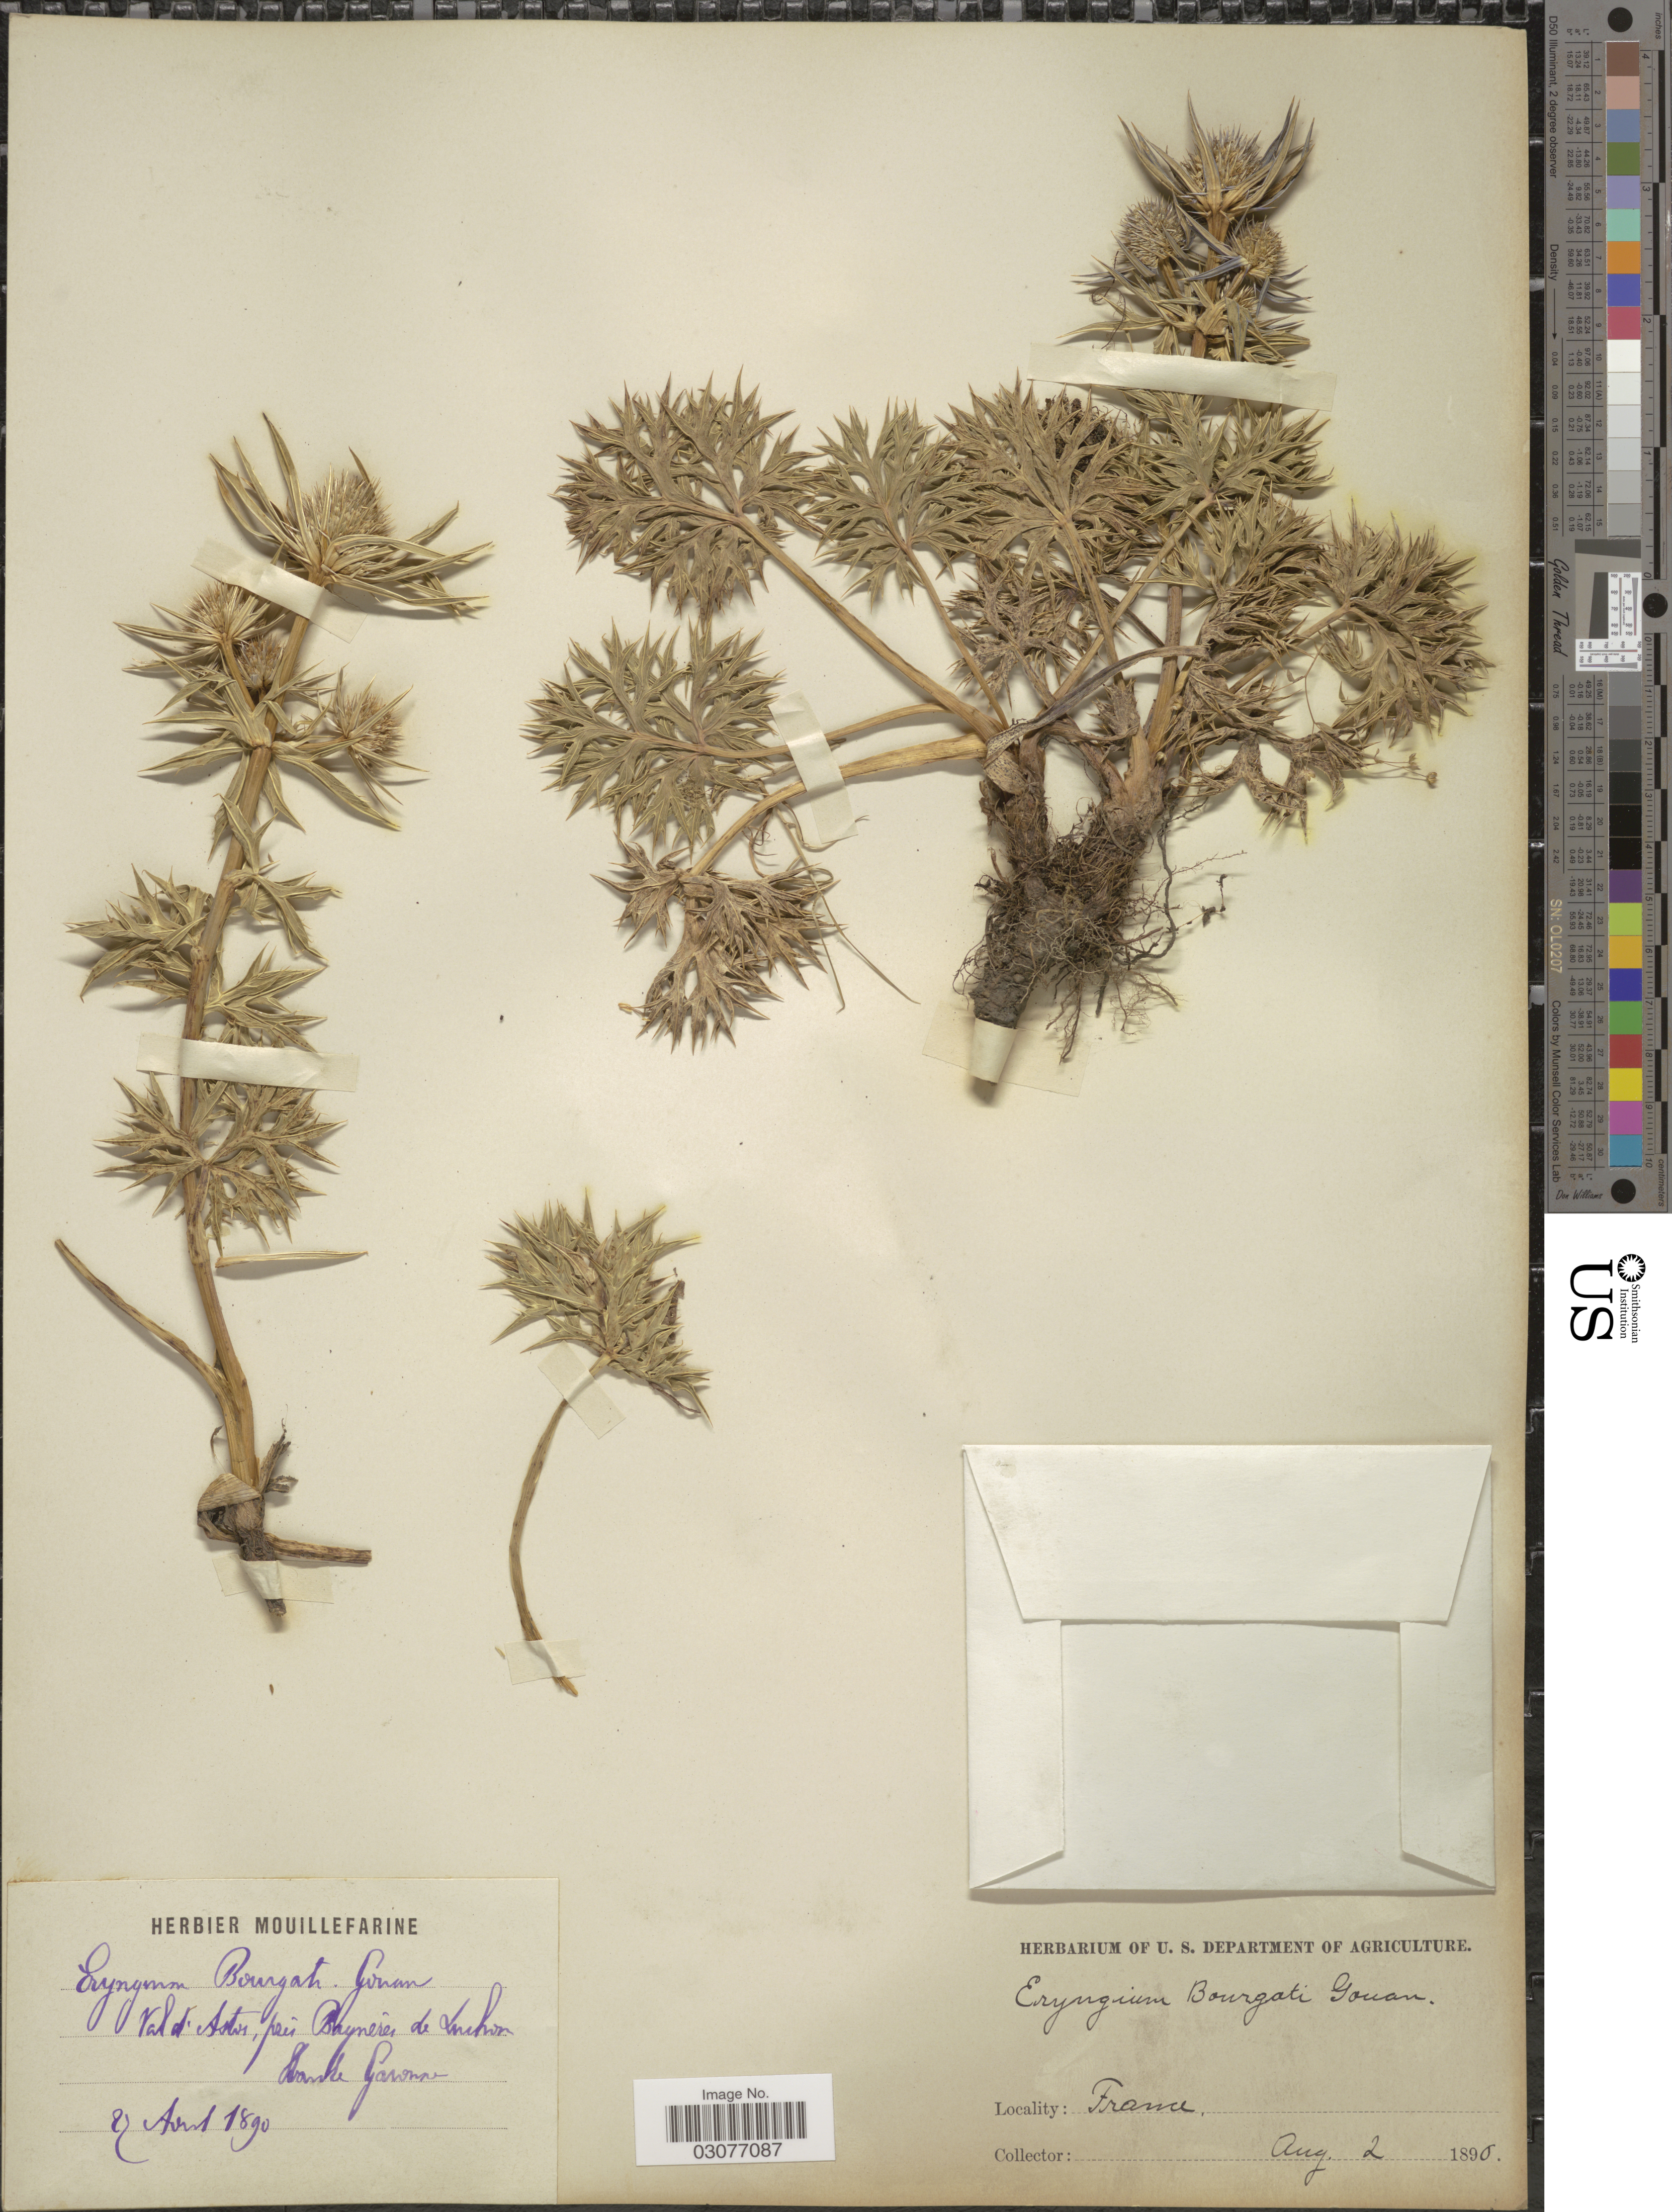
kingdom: Plantae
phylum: Tracheophyta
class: Magnoliopsida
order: Apiales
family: Apiaceae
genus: Eryngium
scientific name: Eryngium bourgatii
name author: Gouan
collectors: ex herb. Mouillefarine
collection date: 1890-08-02/1890-08-27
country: France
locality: Val d'Astos, prés Bagnerês de Luchon. Haute Garonne.